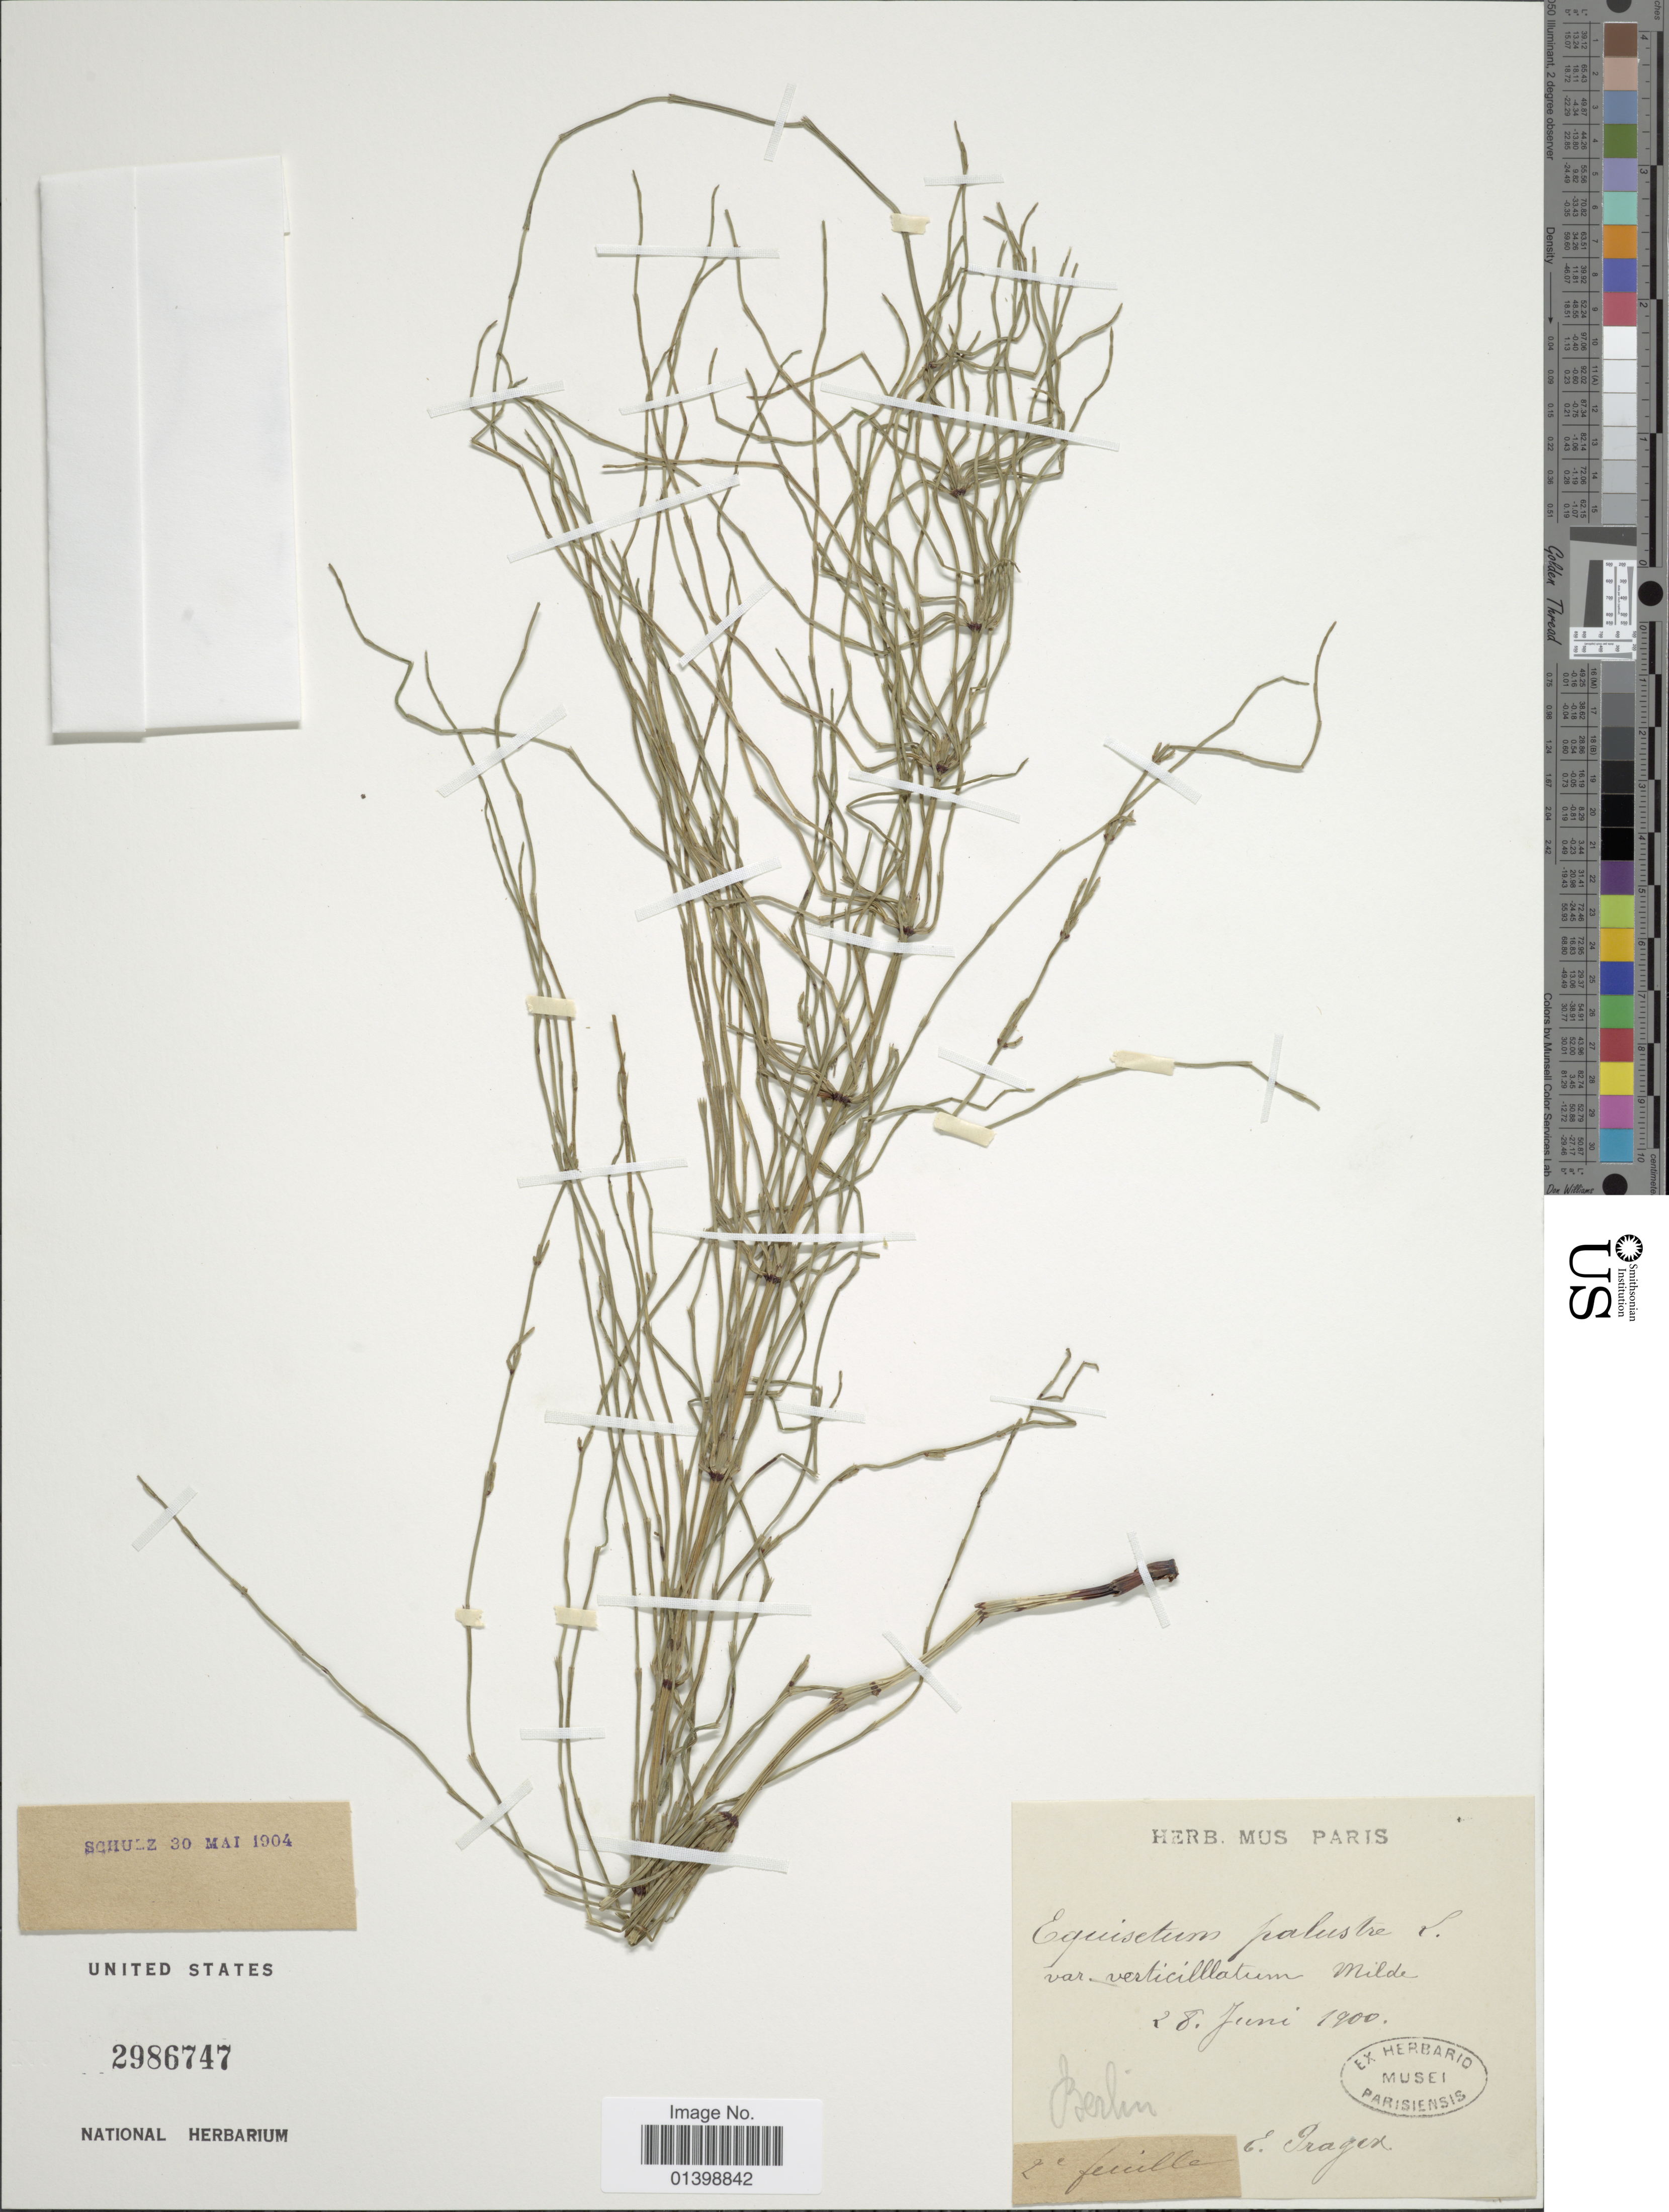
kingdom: Plantae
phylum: Tracheophyta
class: Polypodiopsida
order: Equisetales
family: Equisetaceae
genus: Equisetum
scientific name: Equisetum palustre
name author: L.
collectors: E. Prager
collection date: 1900-06-28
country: Germany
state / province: Berlin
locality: Berlin [interpreted]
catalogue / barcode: US 2986747